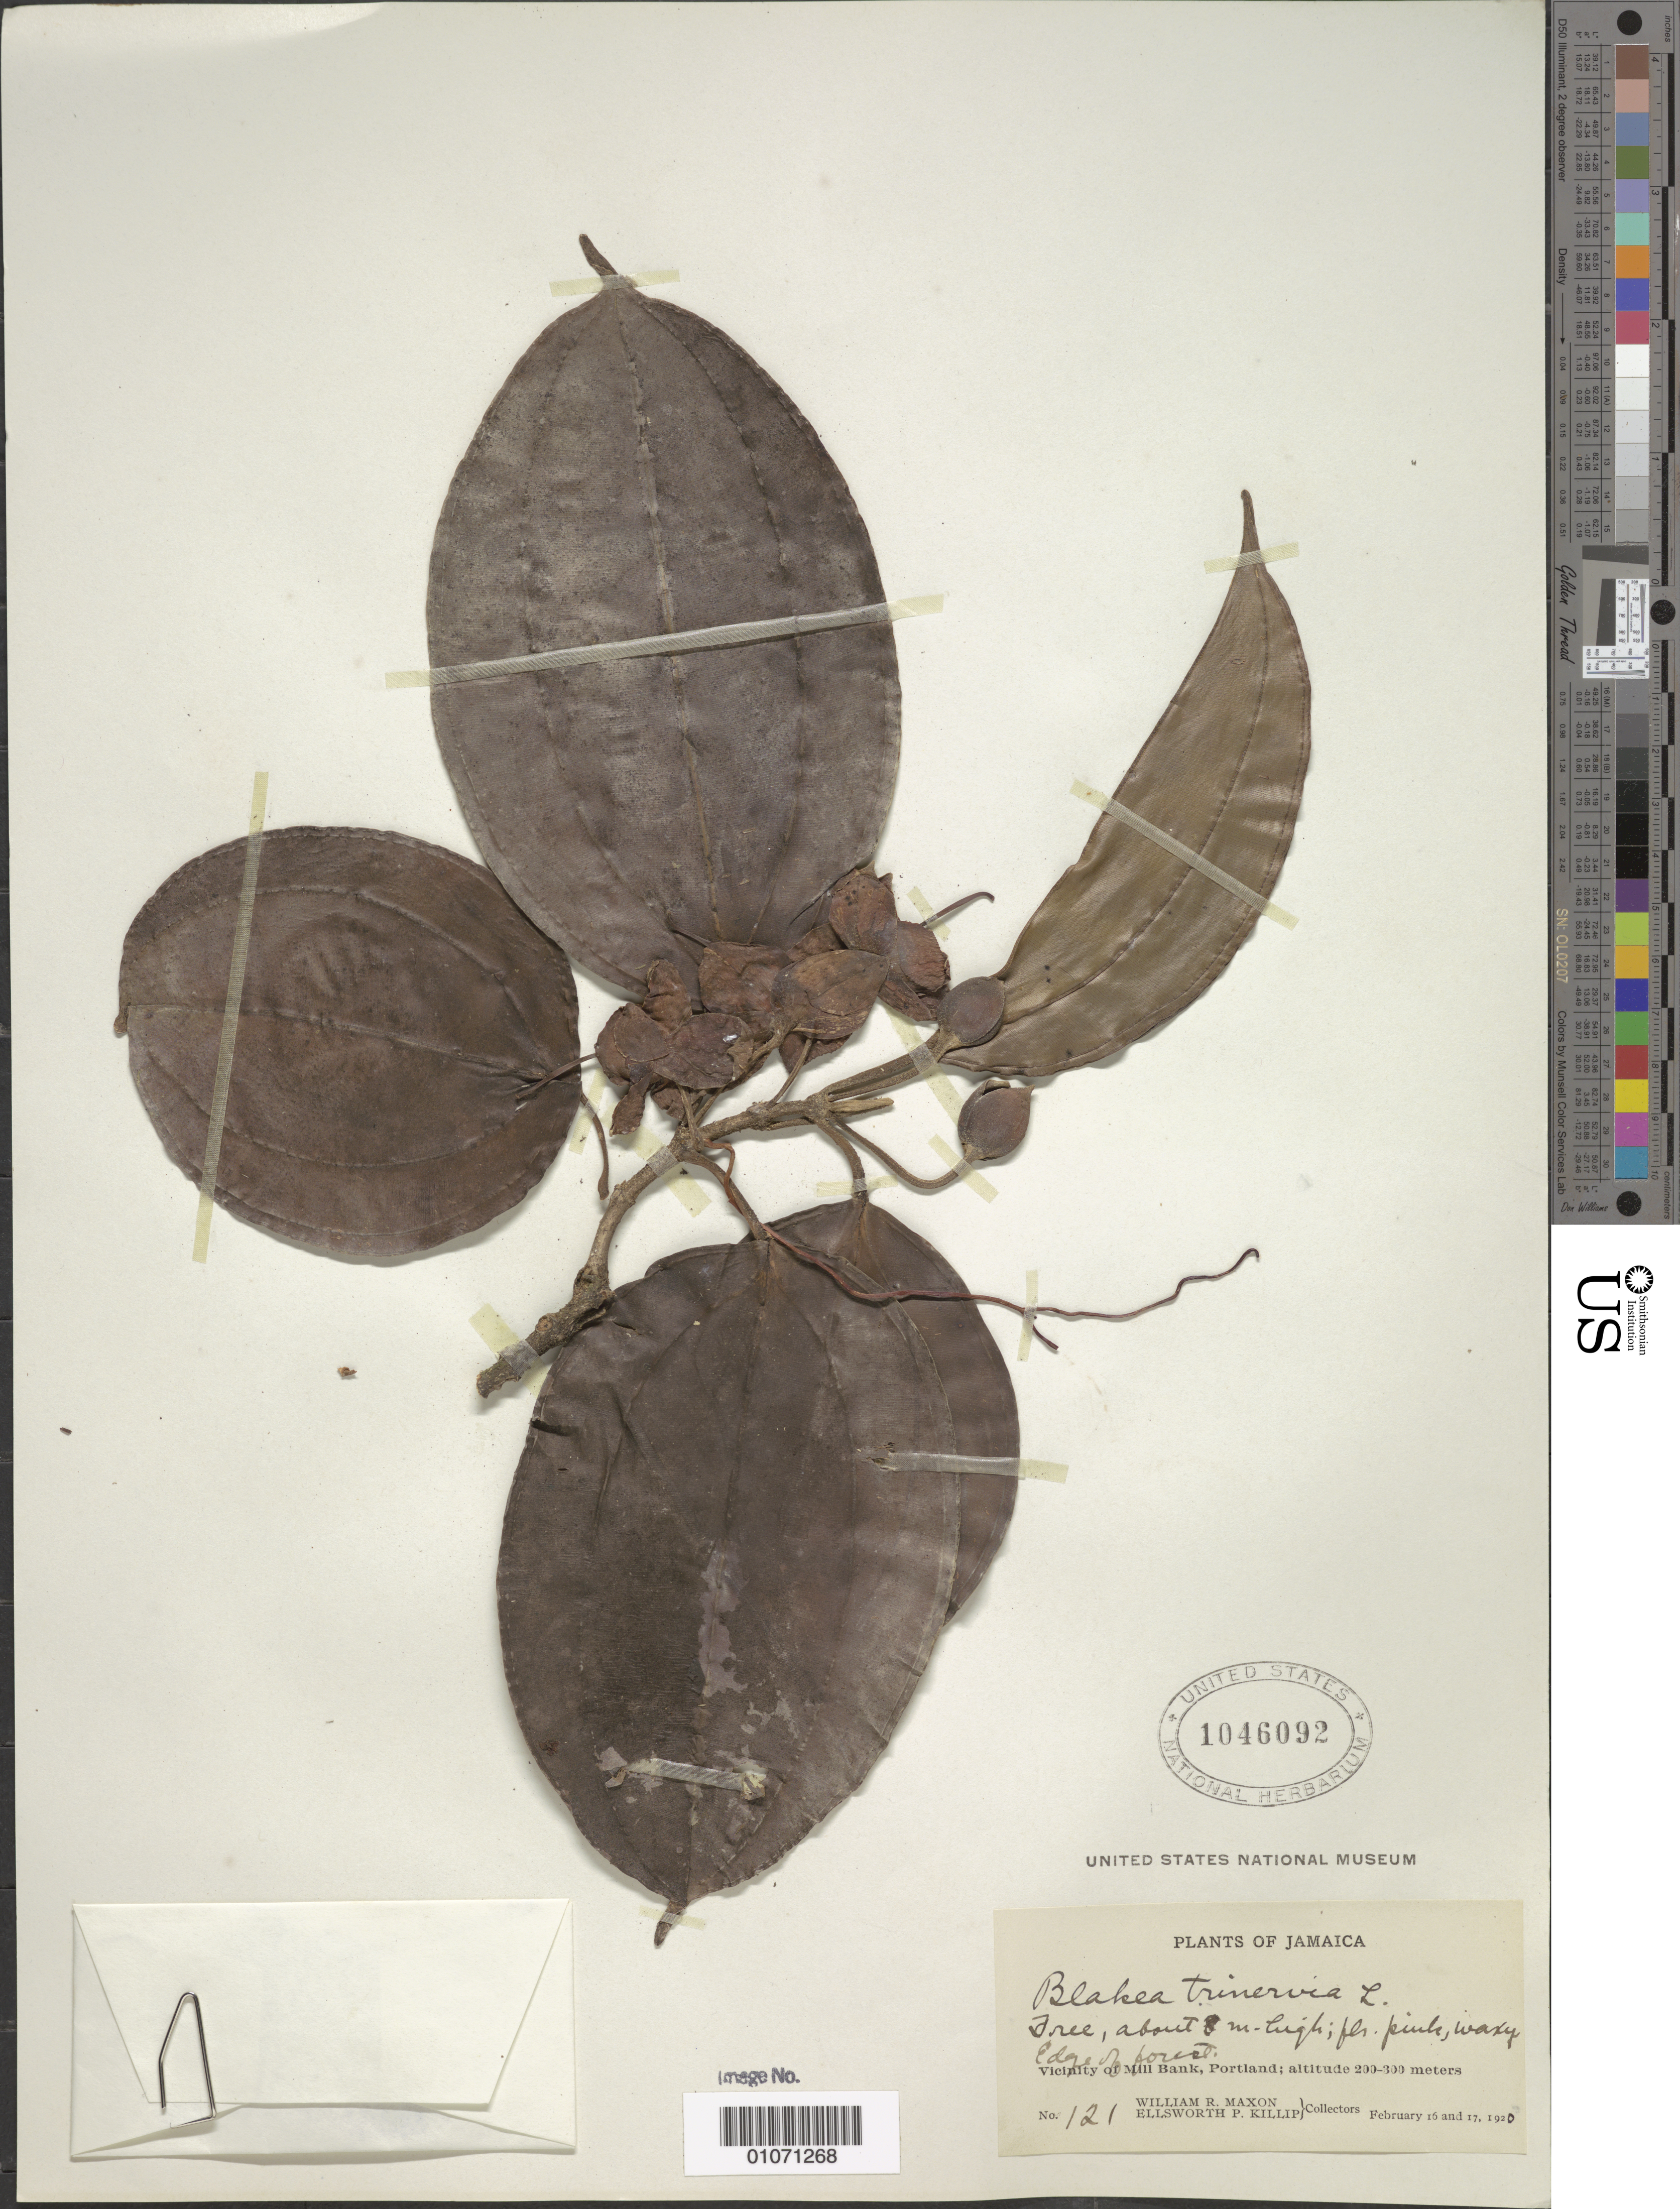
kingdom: Plantae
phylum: Tracheophyta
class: Magnoliopsida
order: Myrtales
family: Melastomataceae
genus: Blakea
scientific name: Blakea trinervia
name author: L.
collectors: W. R. Maxon & E. P. Killip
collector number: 121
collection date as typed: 16 Feb 1920 and 17 Feb 1920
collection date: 1920-02-16,1920-02-17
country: Jamaica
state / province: Portland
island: Jamaica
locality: Mill Bank vicinity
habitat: Edge of forest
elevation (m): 200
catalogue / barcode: US 1046092